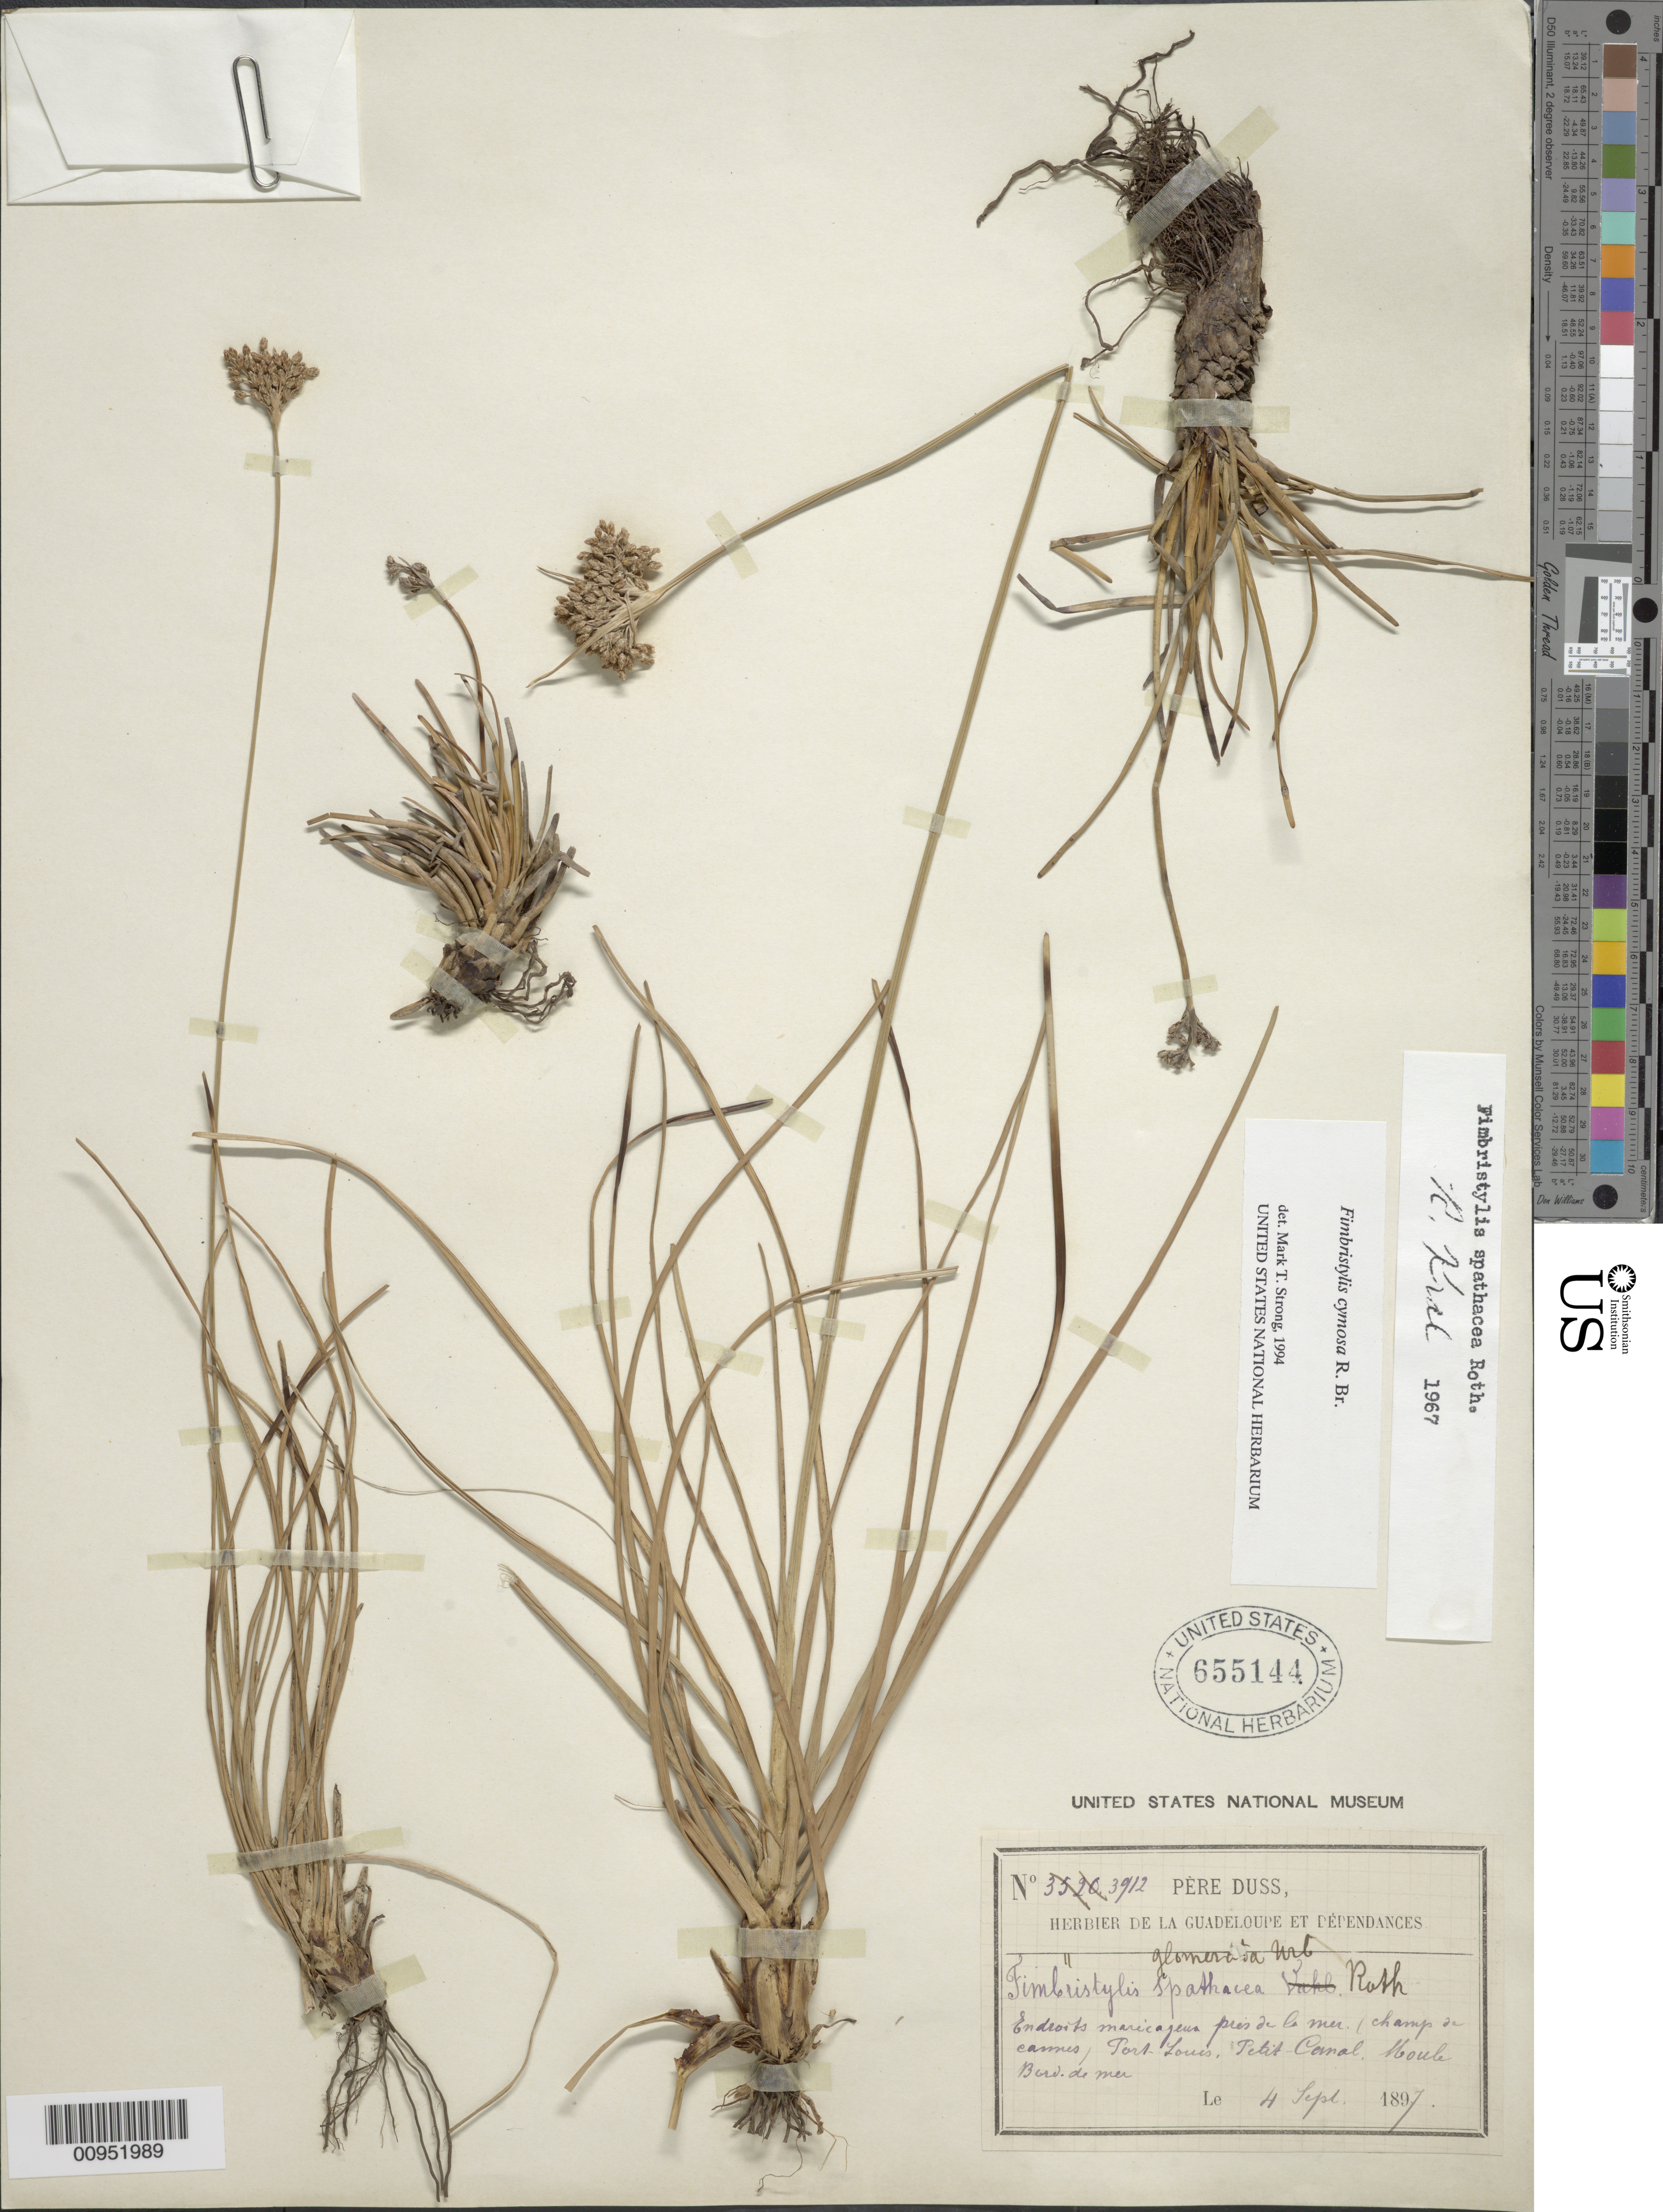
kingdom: Plantae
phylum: Tracheophyta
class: Liliopsida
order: Poales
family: Cyperaceae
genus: Fimbristylis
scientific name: Fimbristylis cymosa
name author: R. Br.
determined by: Strong, M. T., (US), Smithsonian Institution - National Museum of Natural History (UNITED STATES)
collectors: Père Duss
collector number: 3912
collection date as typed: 04 Sep 1897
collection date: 1897-09-04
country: Guadeloupe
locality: Port Louis, Petit Canal, Moule Bord de Mer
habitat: Endroits marécages pred de la mer, champ de cames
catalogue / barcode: US 655144